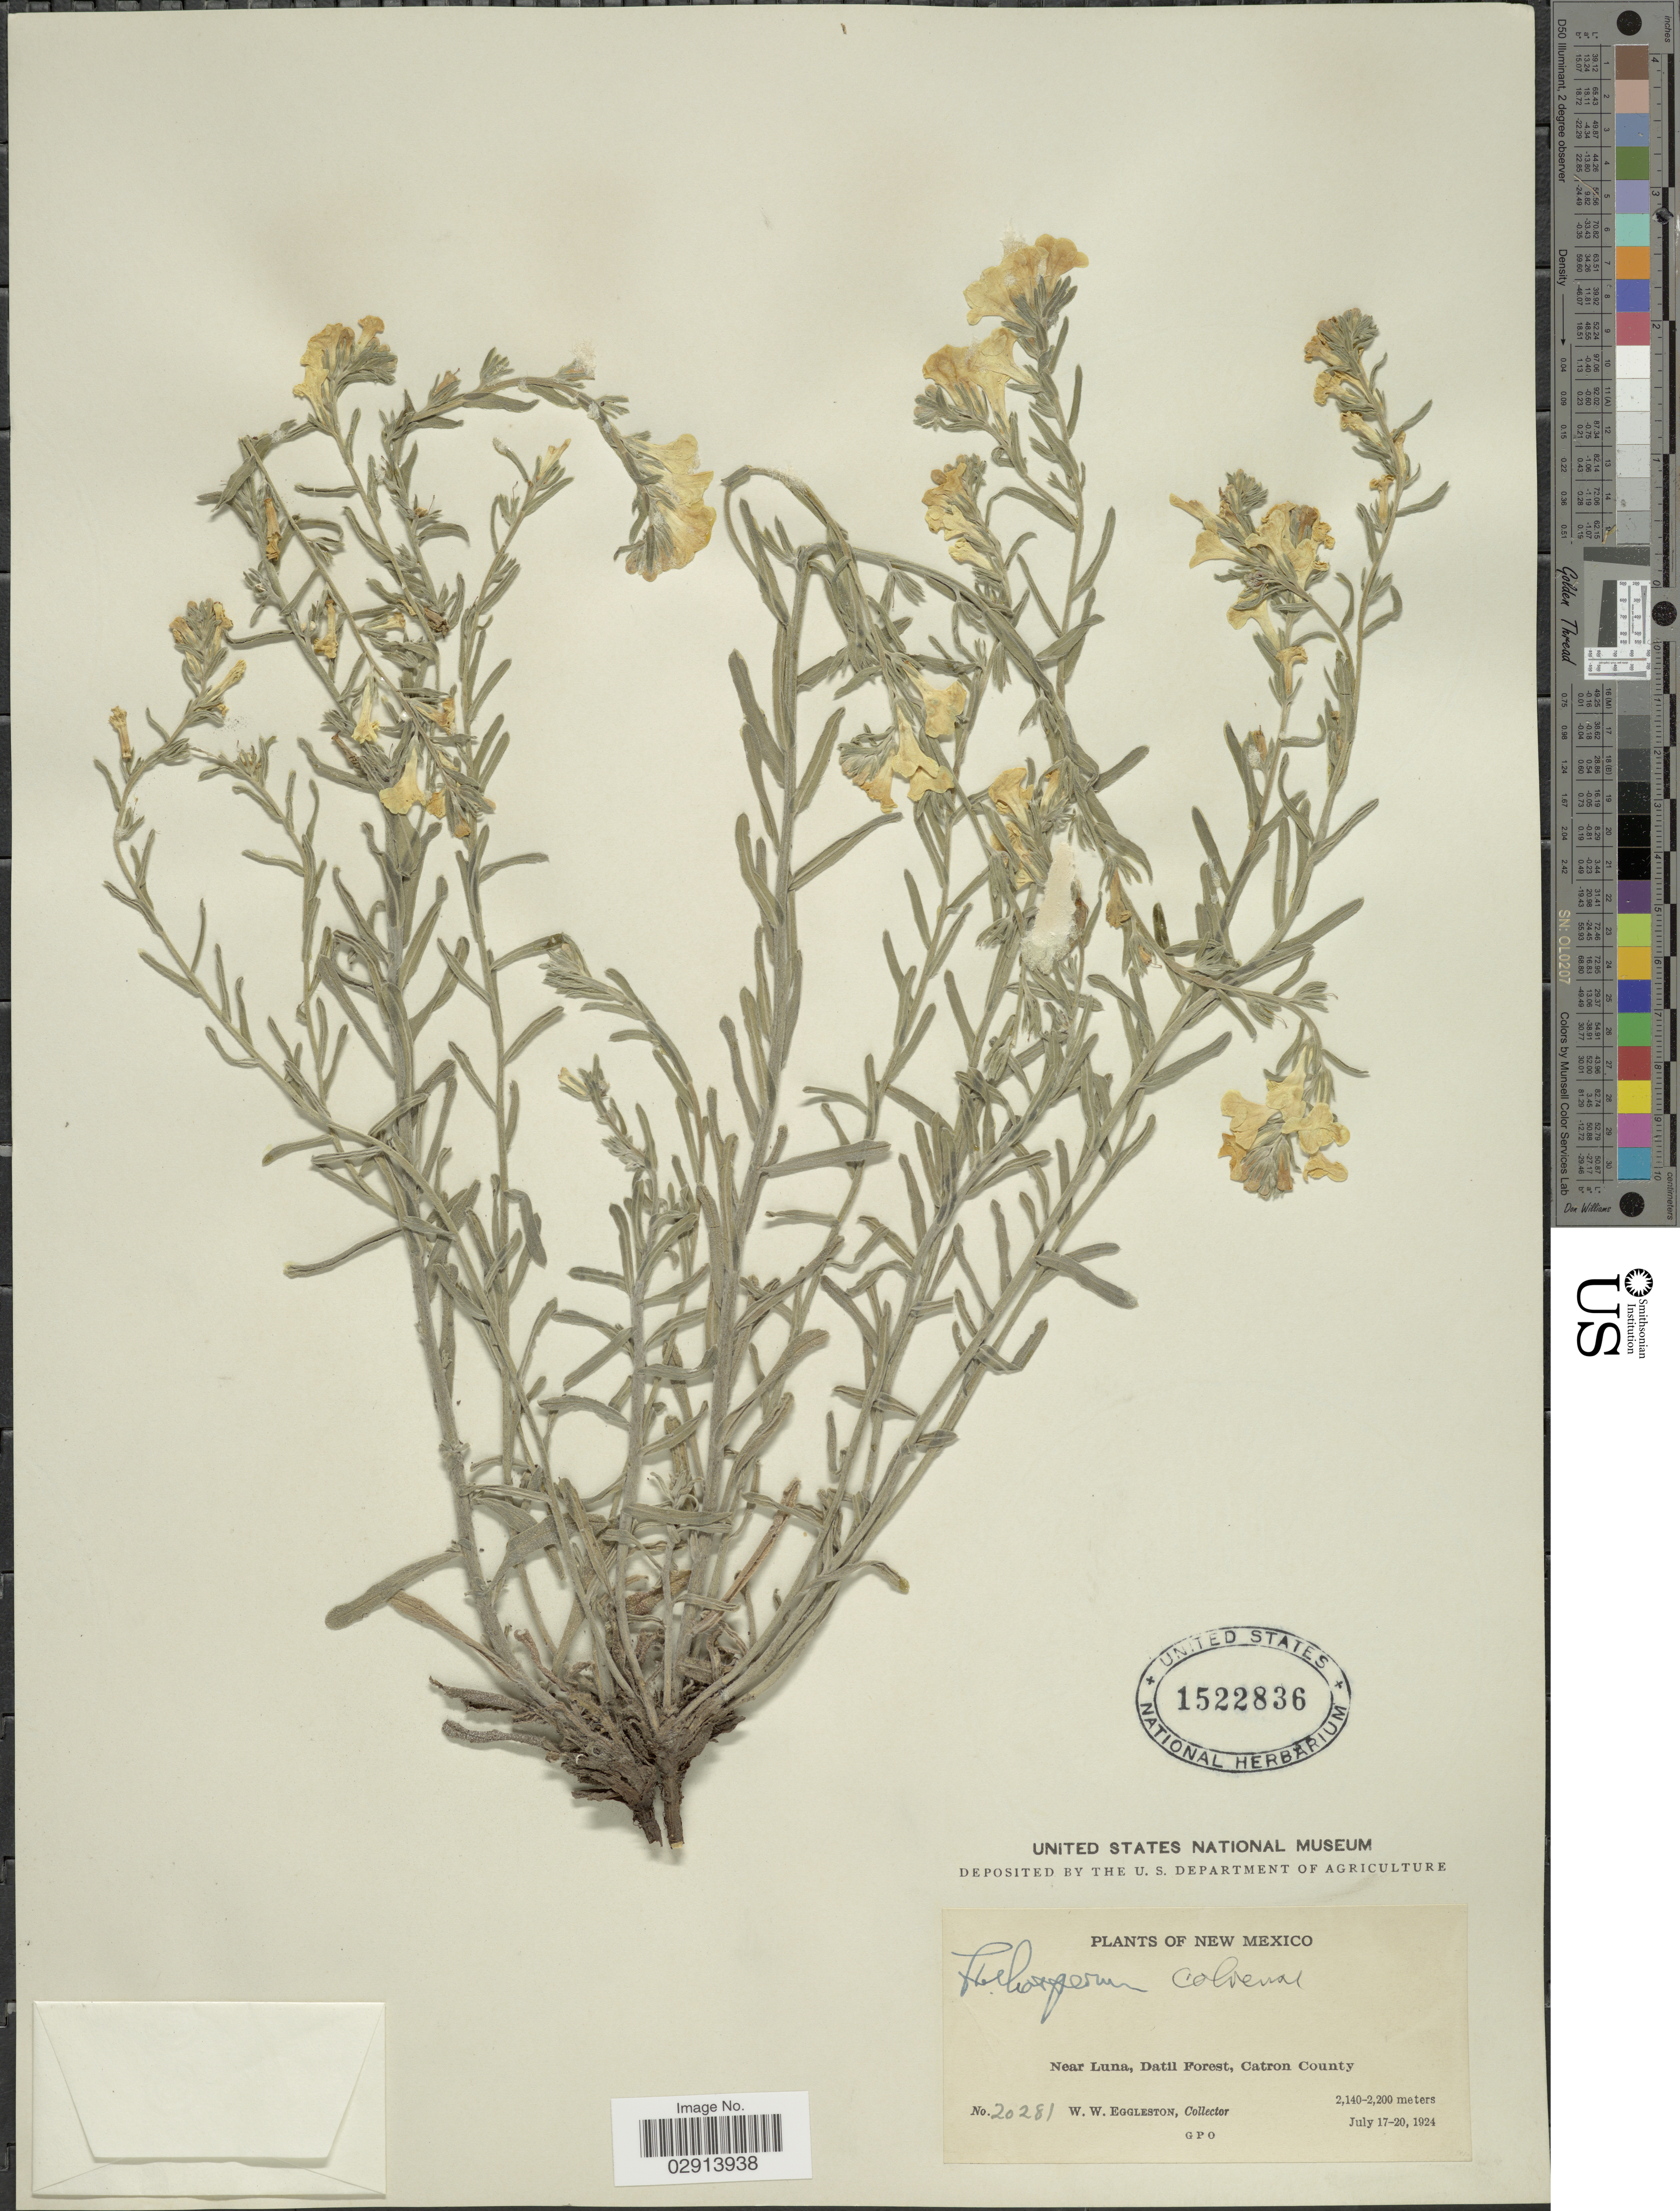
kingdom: Plantae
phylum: Tracheophyta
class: Magnoliopsida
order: Boraginales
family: Boraginaceae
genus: Lithospermum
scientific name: Lithospermum cobrense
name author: Greene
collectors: W. W. Eggleston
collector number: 20281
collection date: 1924-07-17/1924-07-20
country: United States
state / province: New Mexico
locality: Near Luna, Datil Forest, Catron County.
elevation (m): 2140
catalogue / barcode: US 1522836